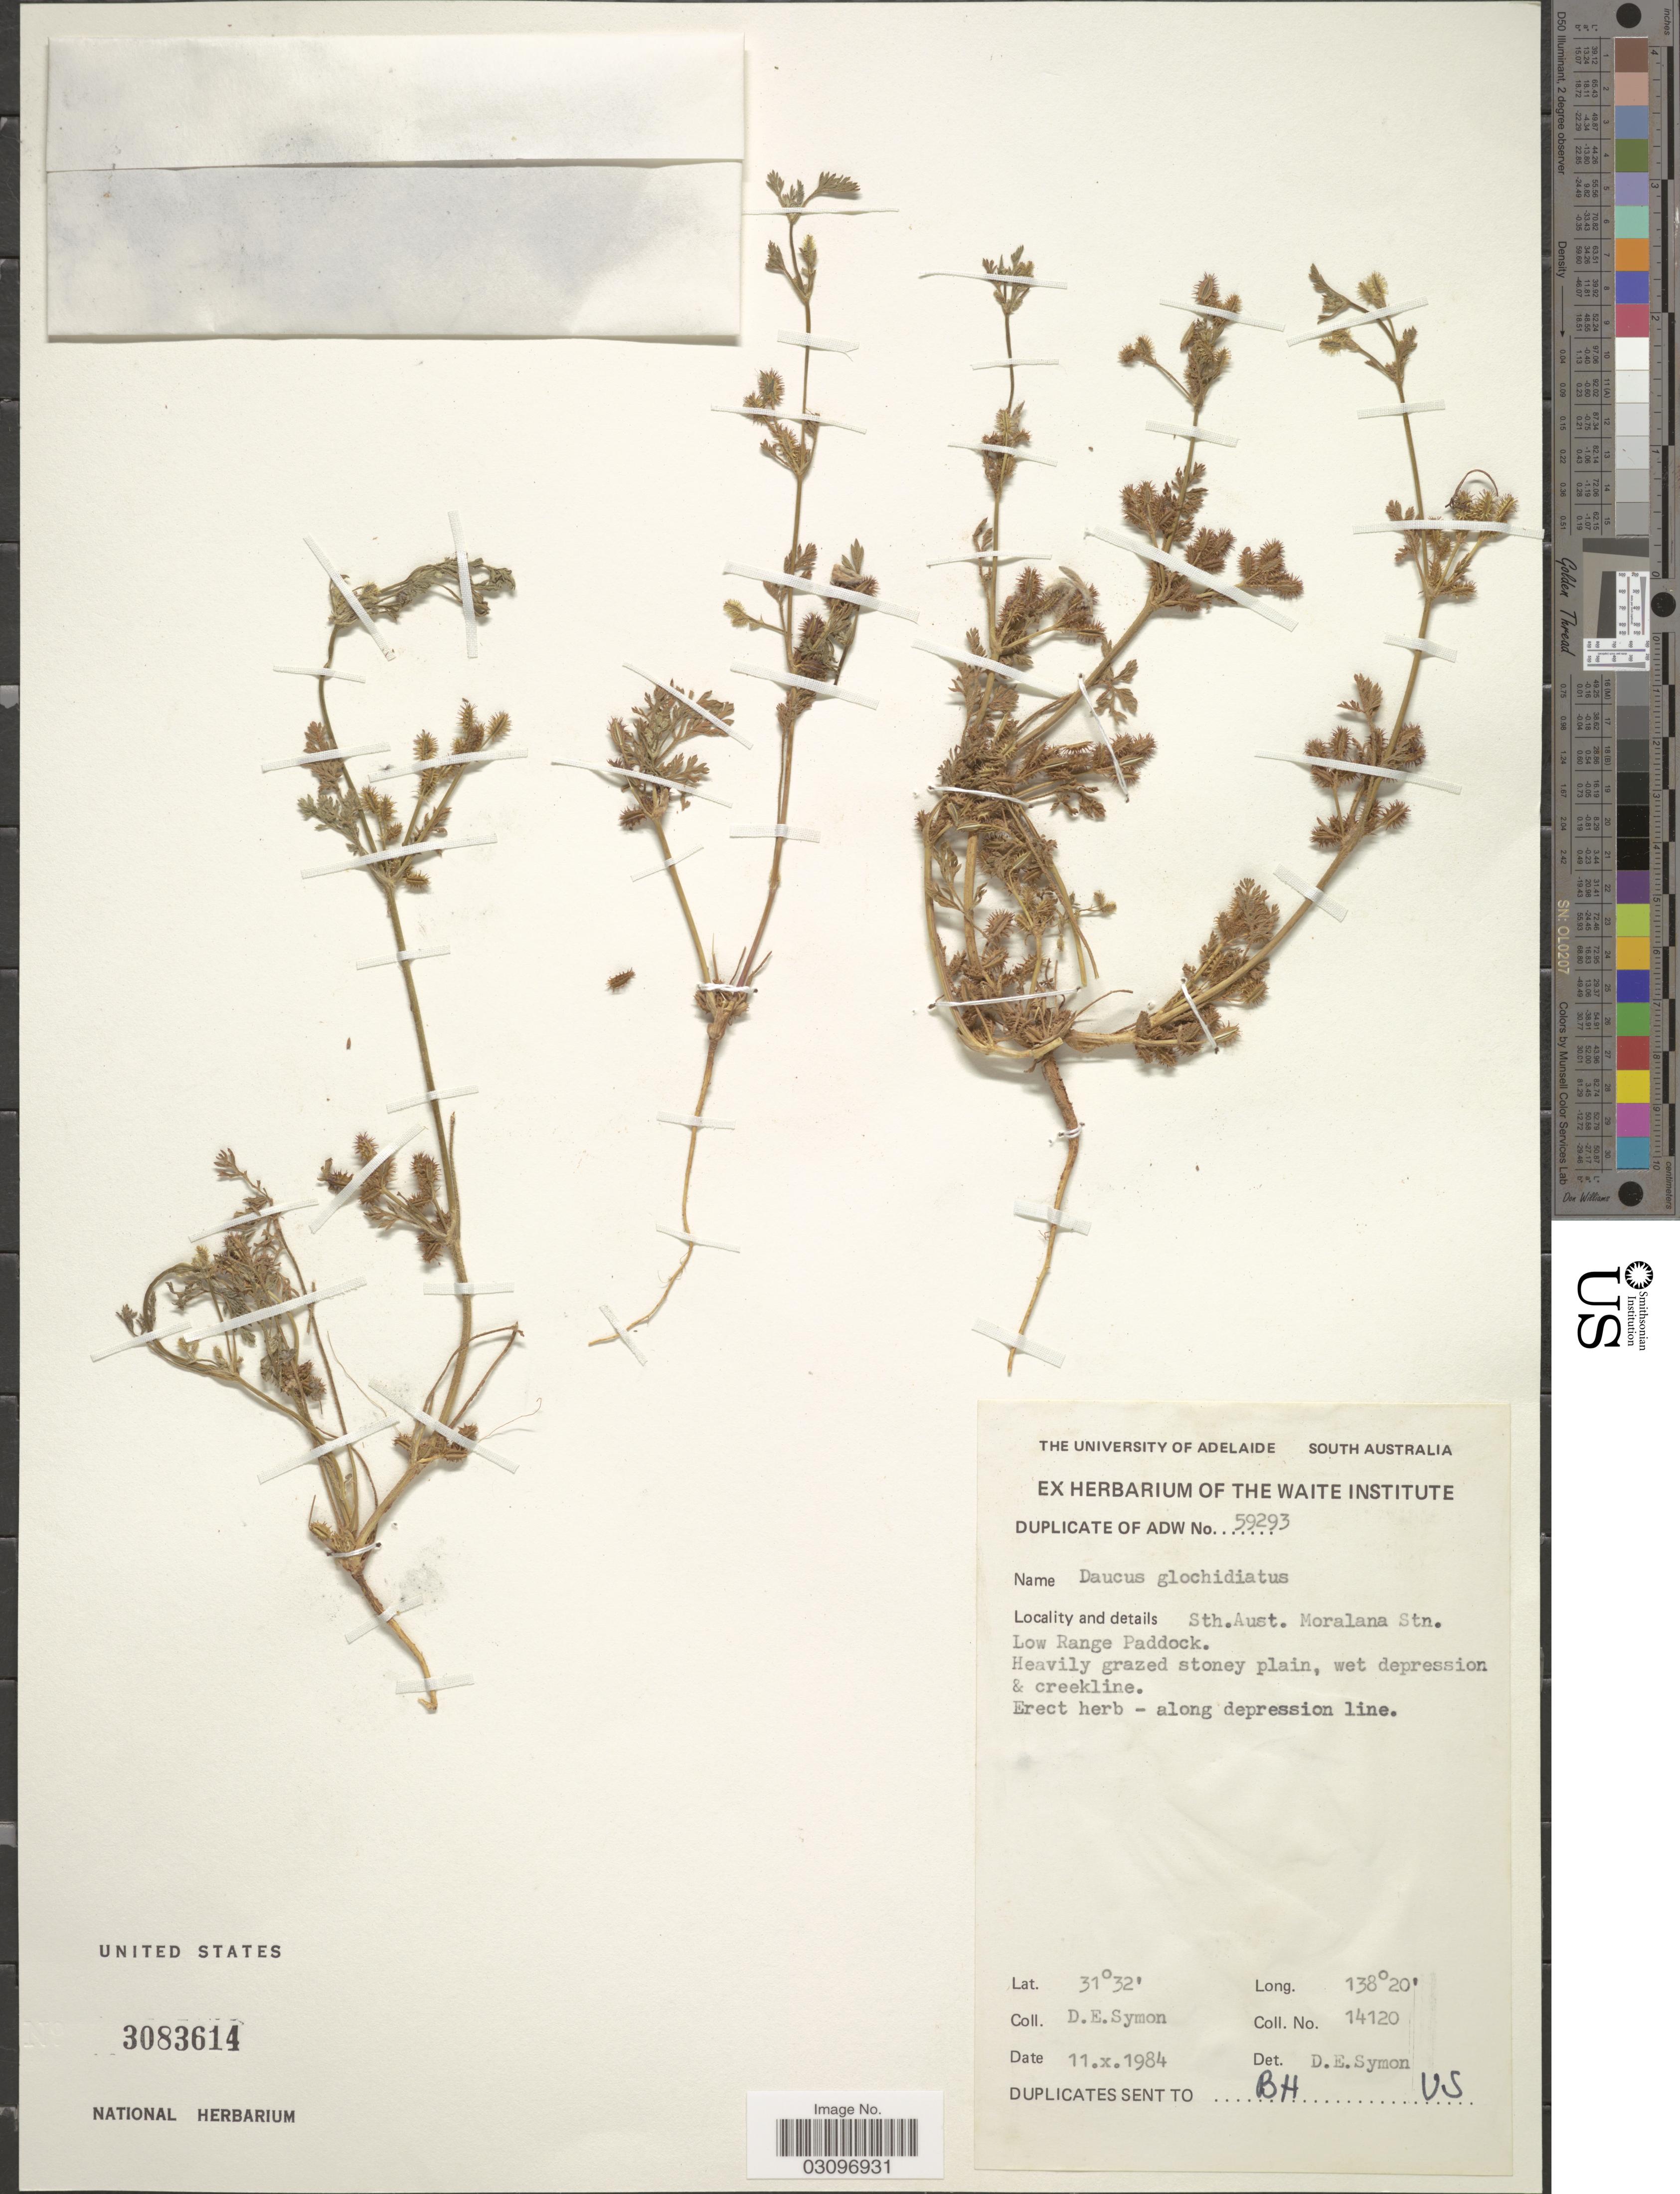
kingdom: Plantae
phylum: Tracheophyta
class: Magnoliopsida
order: Apiales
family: Apiaceae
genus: Daucus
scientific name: Daucus glochidiatus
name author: (Labill.) Fisch. et al.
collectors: D. Symon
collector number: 14120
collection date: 1984-10-11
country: Australia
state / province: South Australia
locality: Sth. Aust. Moralana Stn. Low Range Paddock.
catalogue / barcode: US 3083614